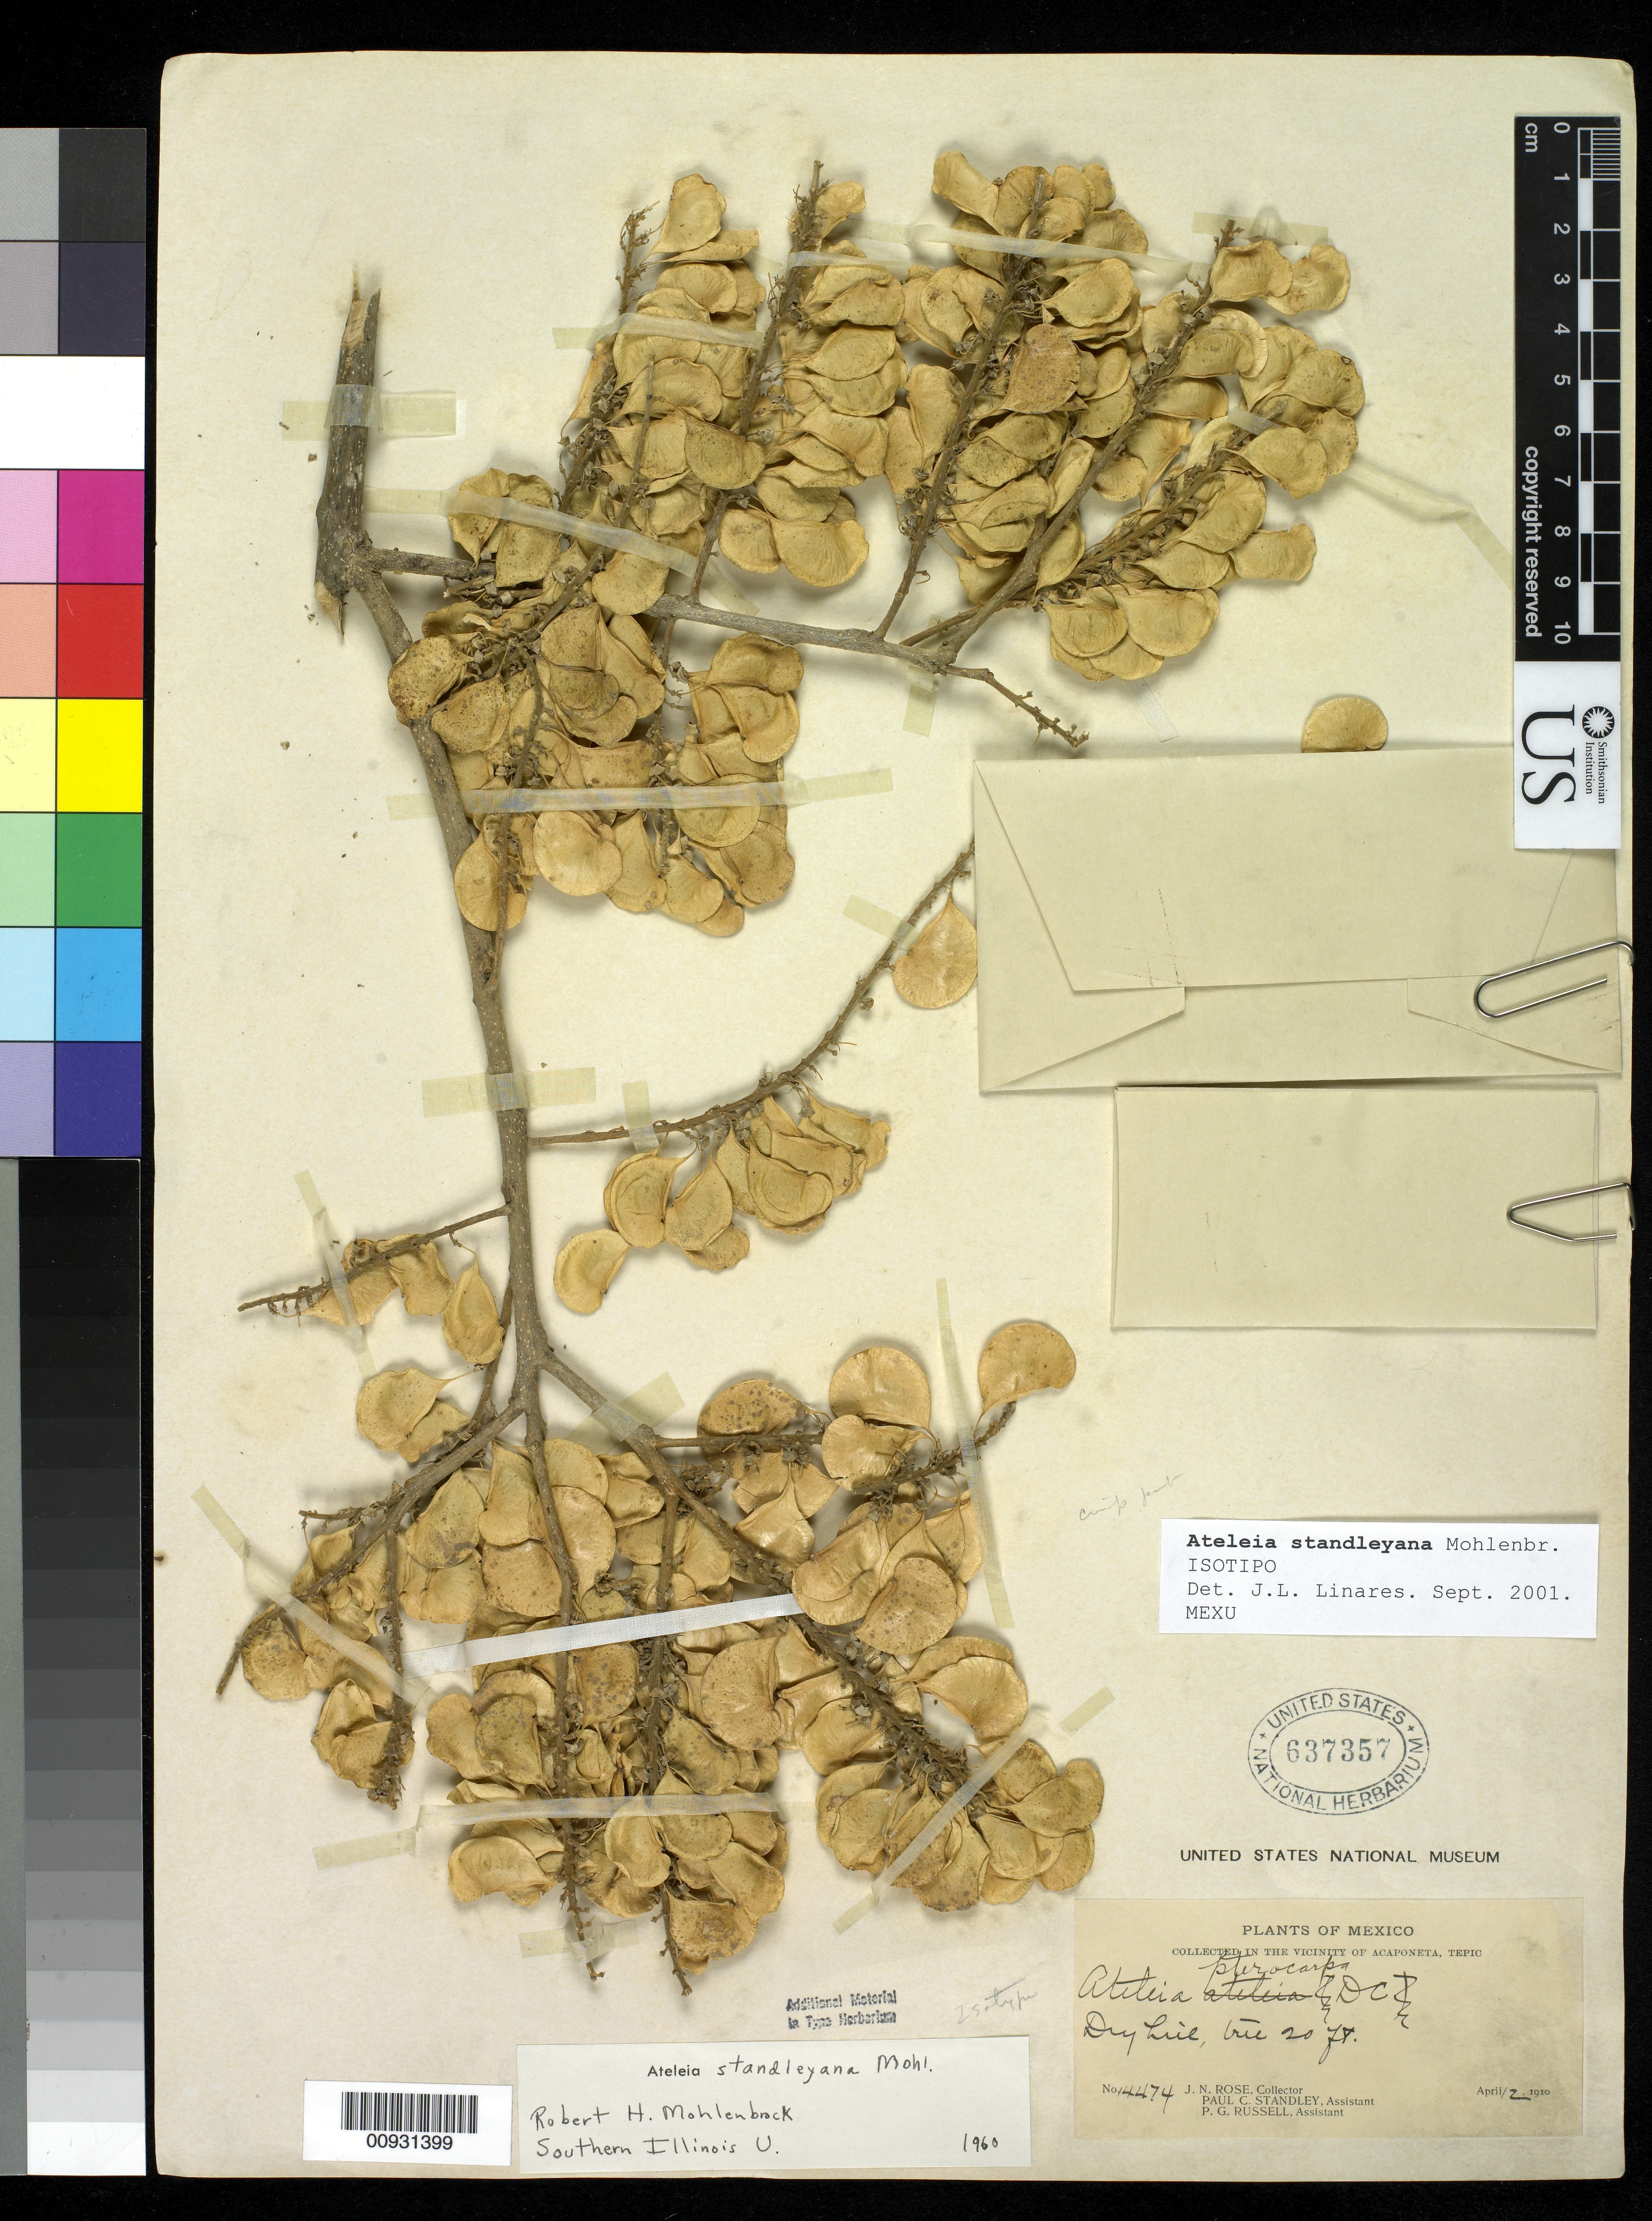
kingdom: Plantae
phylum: Tracheophyta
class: Magnoliopsida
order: Fabales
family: Fabaceae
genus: Ateleia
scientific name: Ateleia standleyana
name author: Mohlenbr.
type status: Isotype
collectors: J. N. Rose, P. C. Standley & P. G. Russell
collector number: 14474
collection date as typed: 12 Apr 1910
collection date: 1910-04-12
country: Mexico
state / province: Nayarit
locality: Vicinity of Acaponeta, Tepic.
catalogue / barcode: US 637357